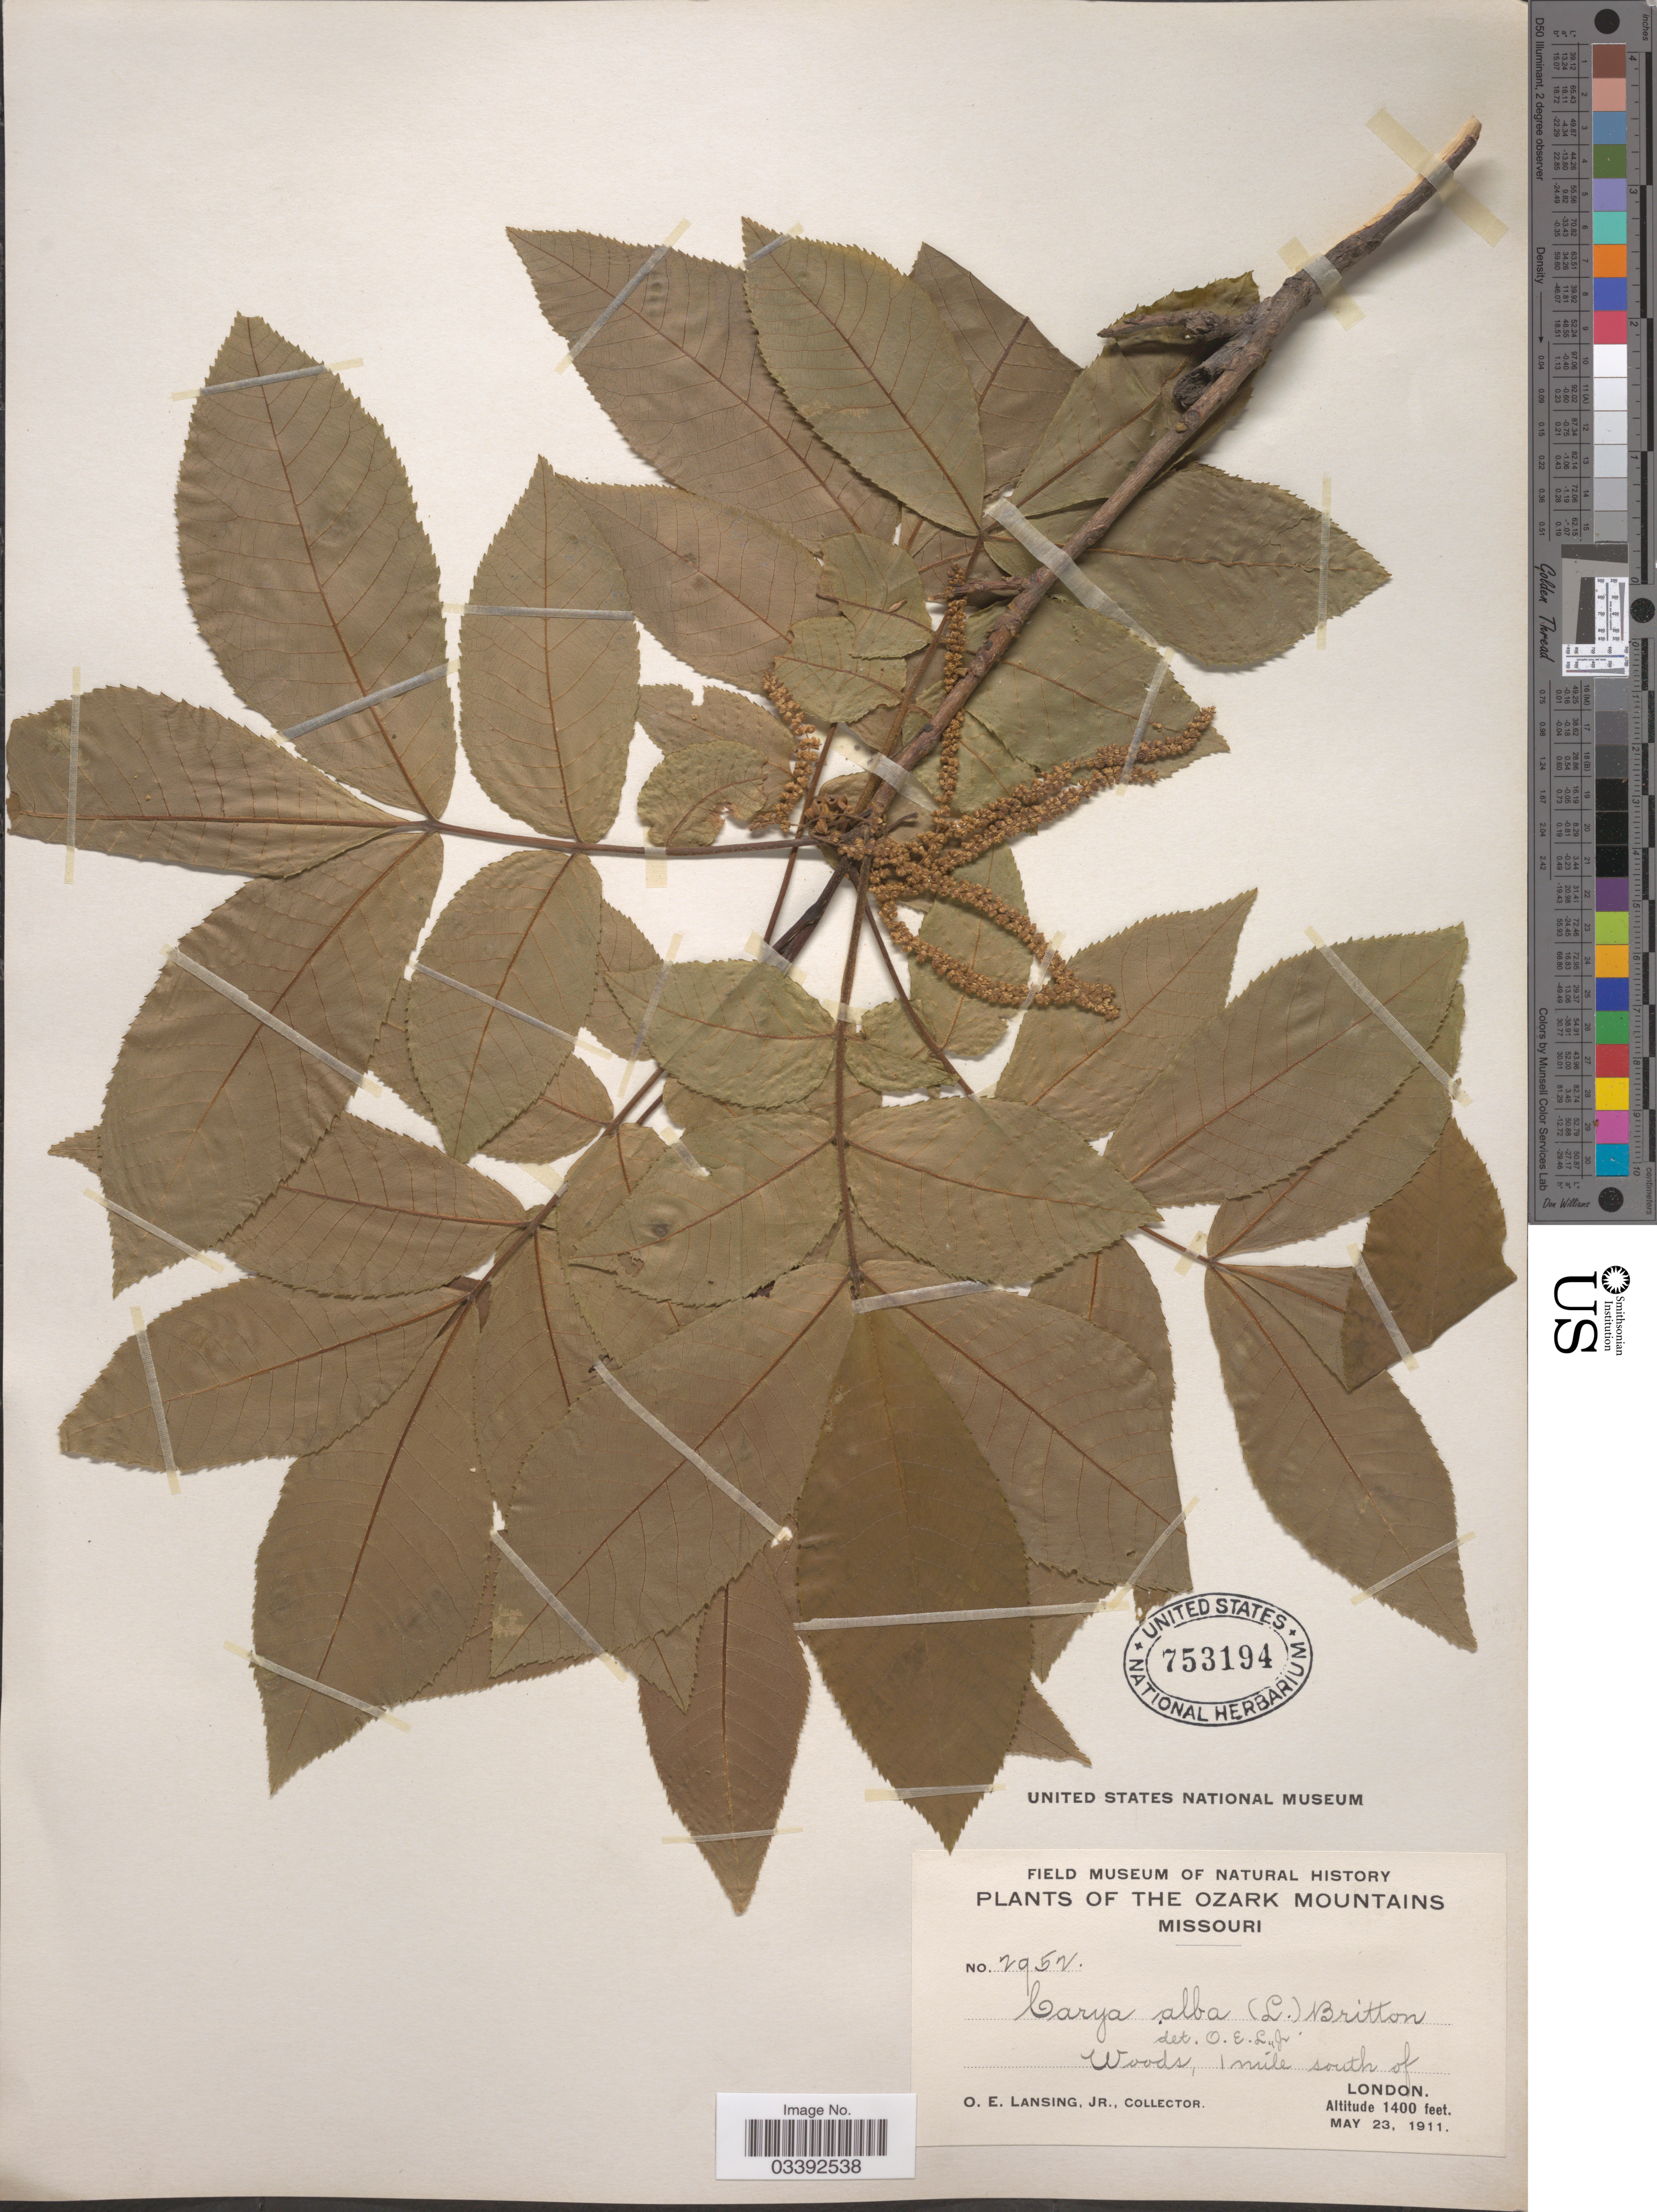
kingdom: Plantae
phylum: Tracheophyta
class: Magnoliopsida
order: Fagales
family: Juglandaceae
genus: Carya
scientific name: Carya tomentosa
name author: (Lam.) Nutt.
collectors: O. Lansing Jr.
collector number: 2952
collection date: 1911-05-23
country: United States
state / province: Missouri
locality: The Ozark Mountains. 1 mile south of London.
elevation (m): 427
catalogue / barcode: US 753194